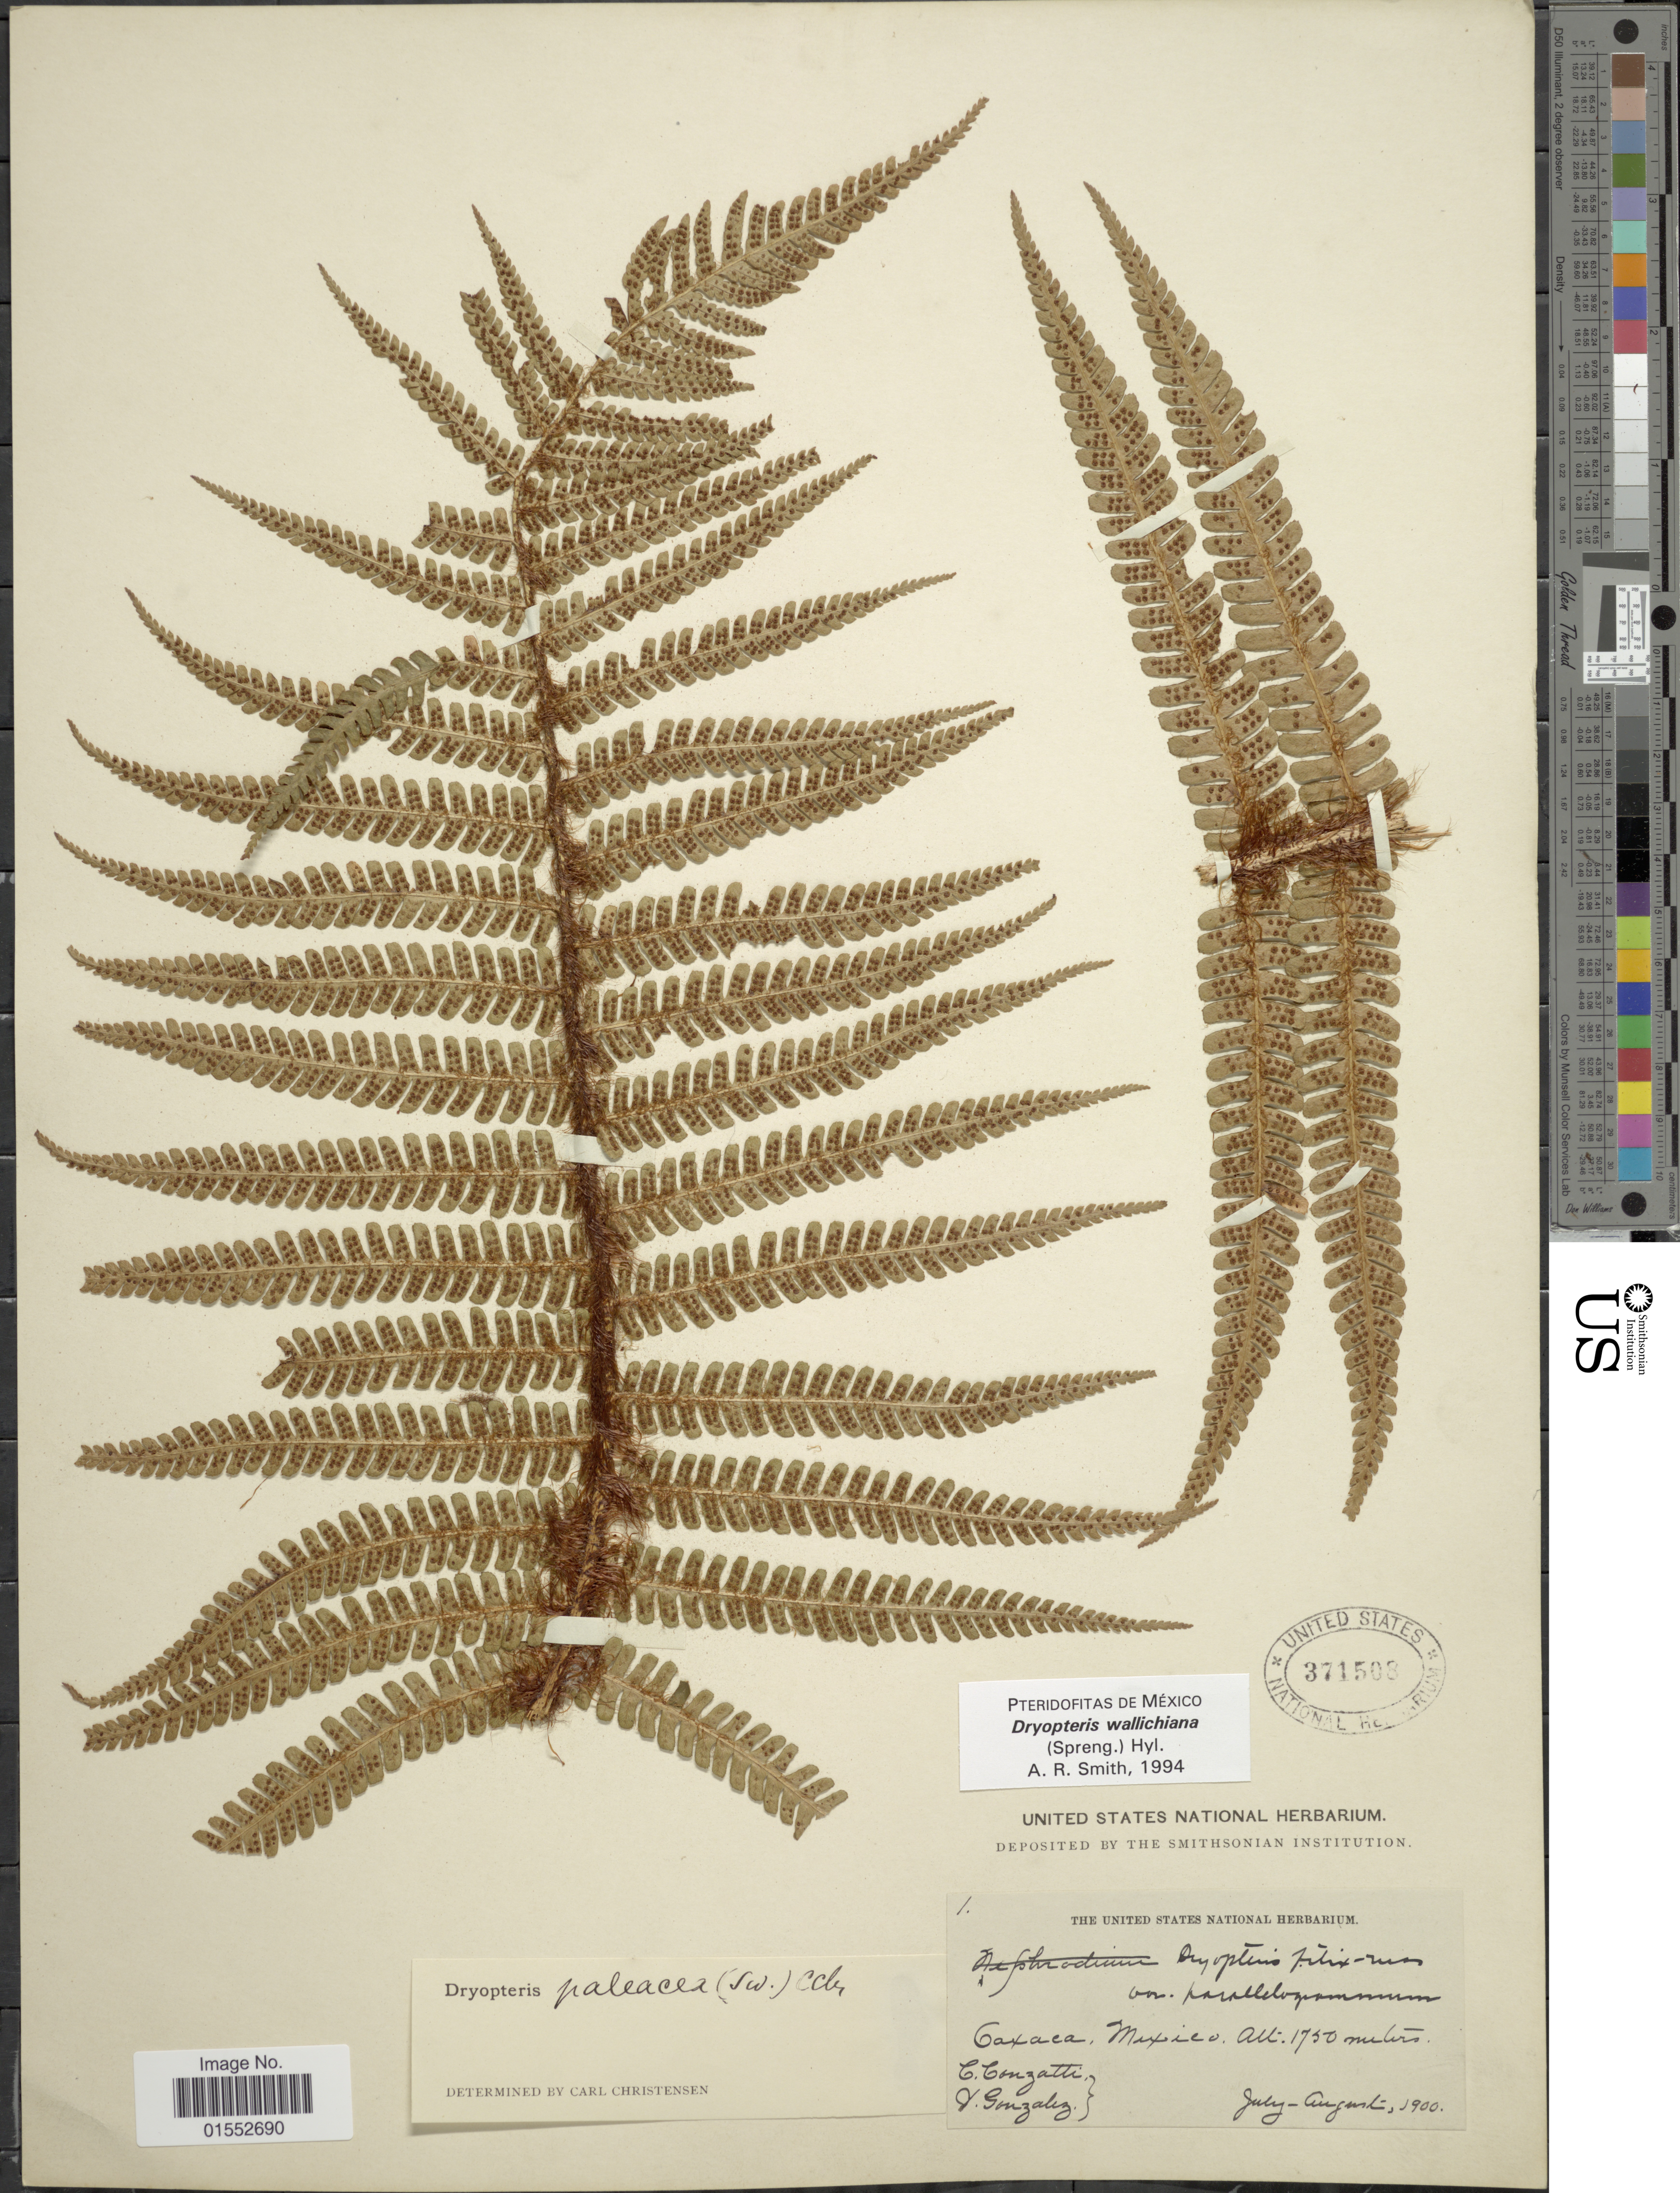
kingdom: Plantae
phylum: Tracheophyta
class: Polypodiopsida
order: Polypodiales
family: Dryopteridaceae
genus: Dryopteris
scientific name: Dryopteris wallichiana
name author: (Spreng.) Hyl.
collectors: C. Conzatti & V. Gonzalez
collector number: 1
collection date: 1900-07/1900-08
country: Mexico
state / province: Oaxaca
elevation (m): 1750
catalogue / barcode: US 371508